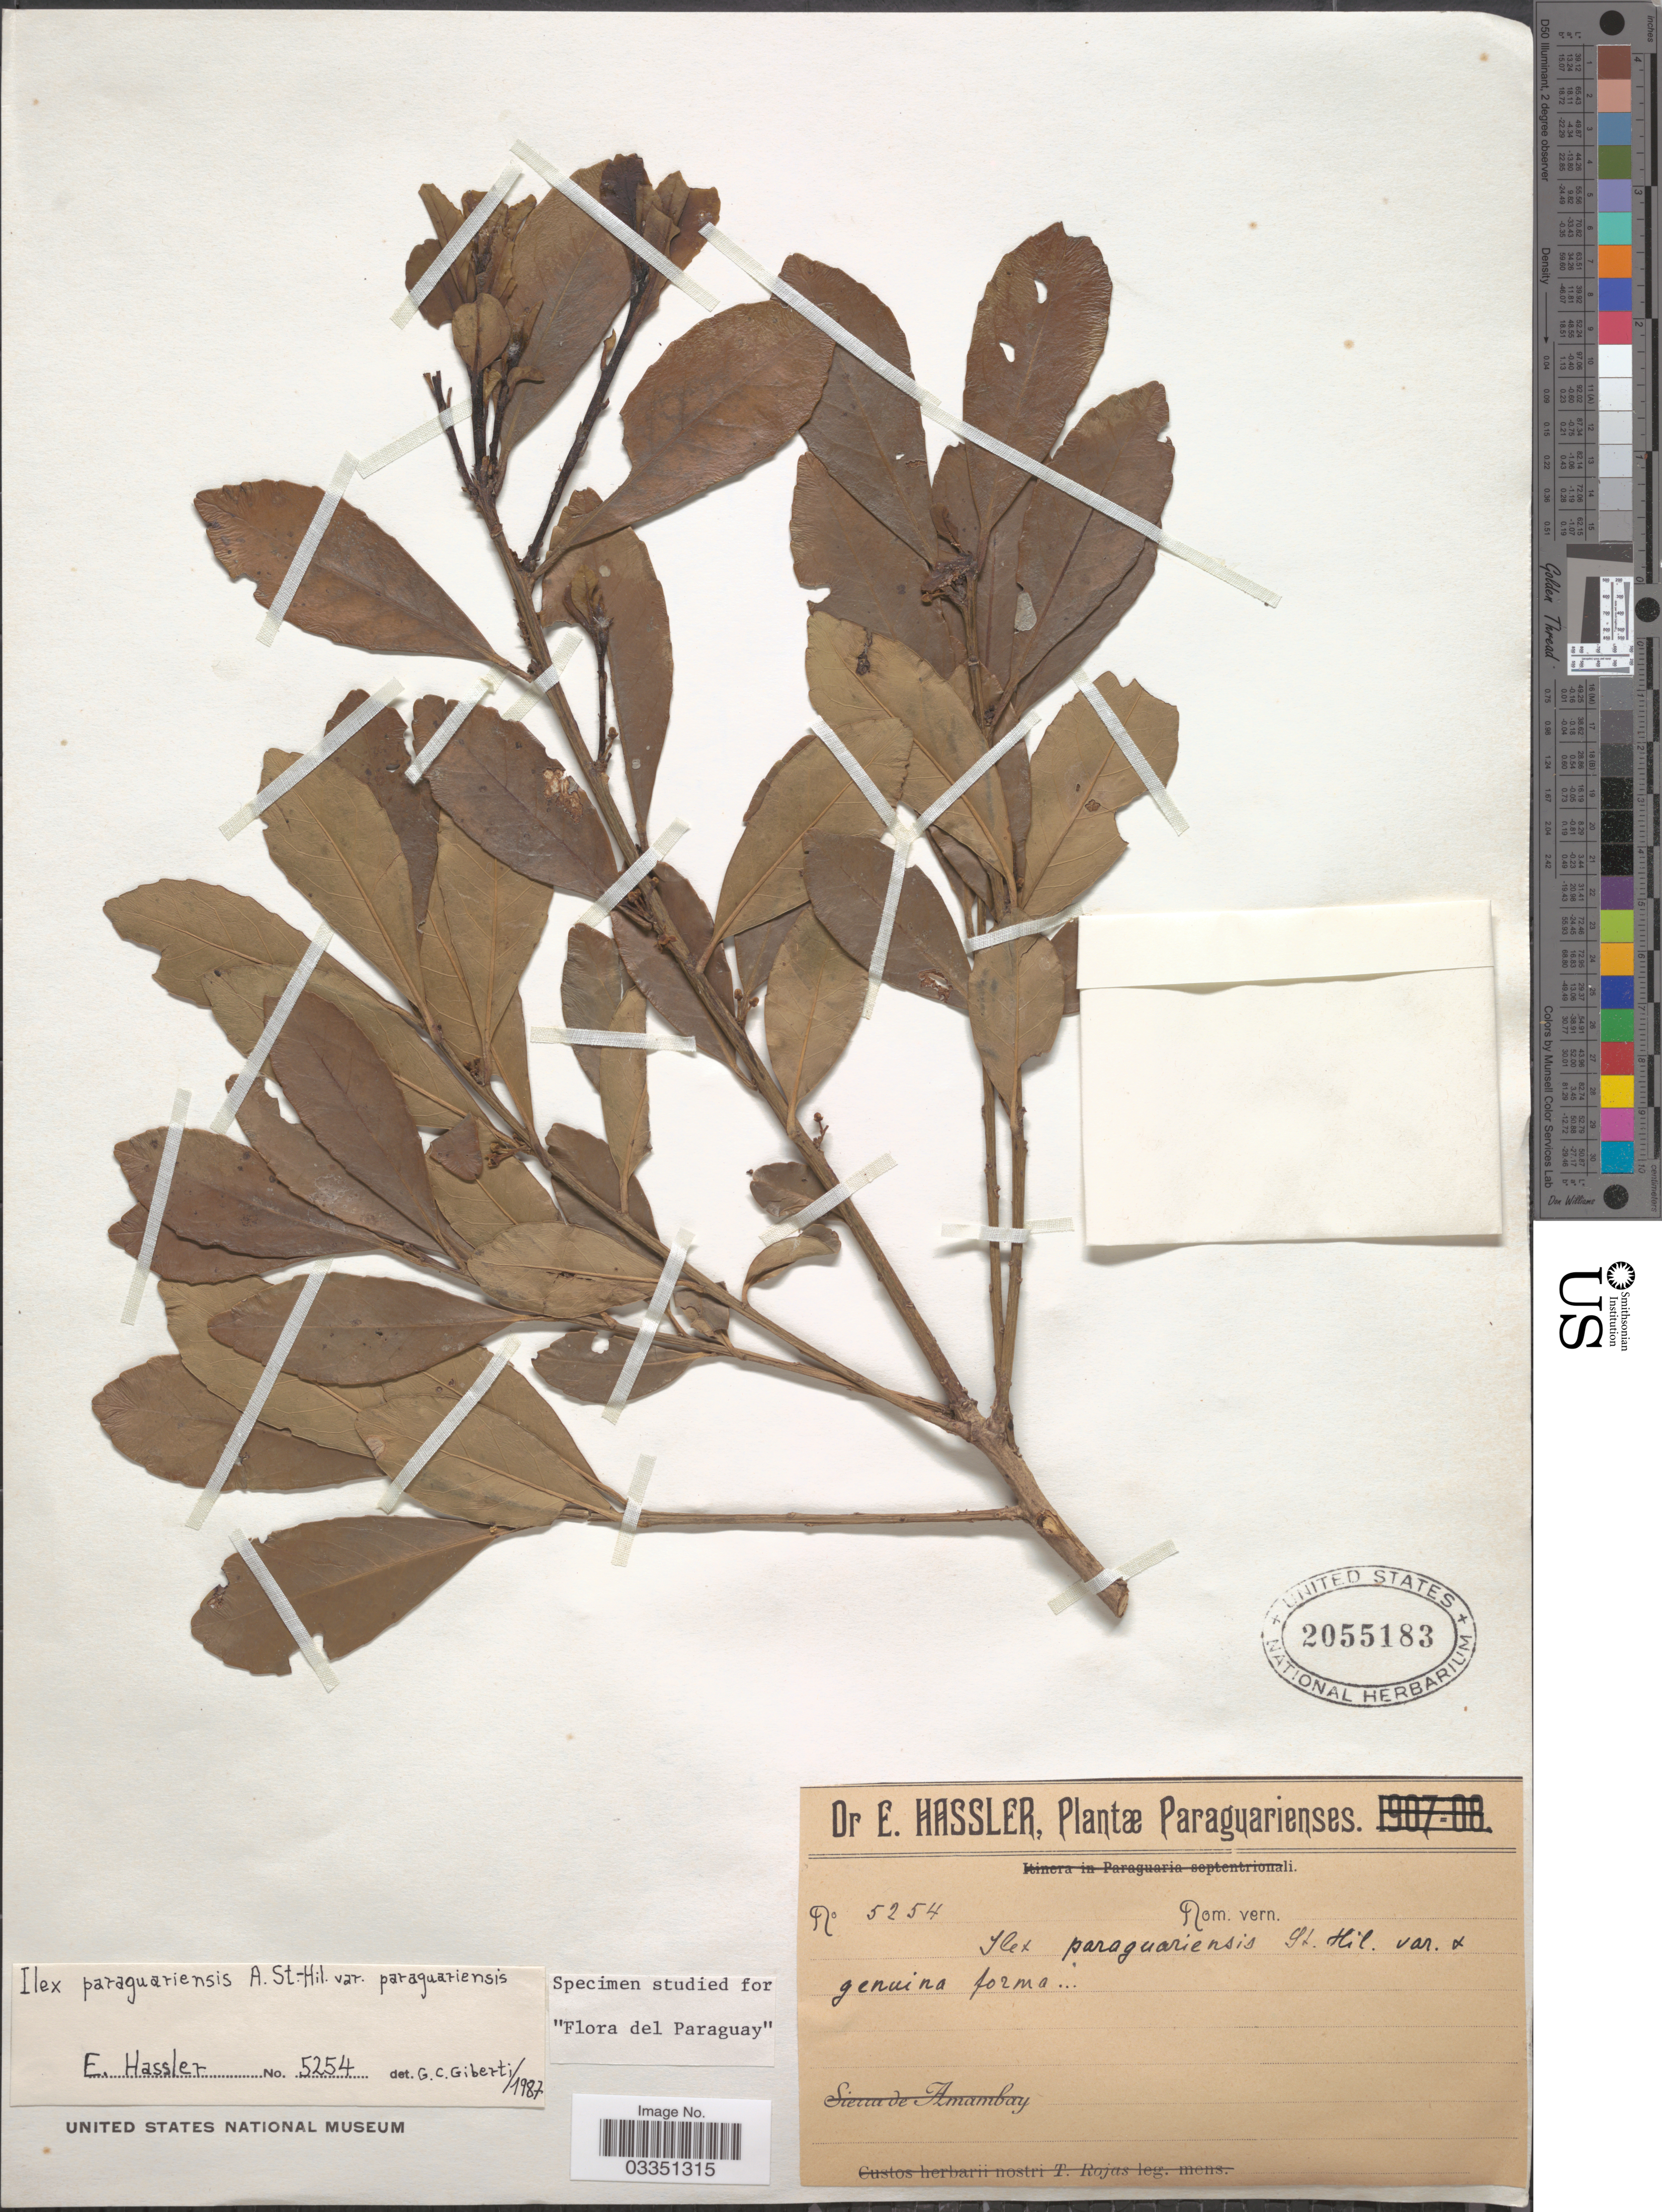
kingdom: Plantae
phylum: Tracheophyta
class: Magnoliopsida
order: Aquifoliales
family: Aquifoliaceae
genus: Ilex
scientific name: Ilex paraguariensis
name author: A. St.-Hil.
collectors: E. Hassler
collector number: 5254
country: Paraguay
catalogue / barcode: US 2055183